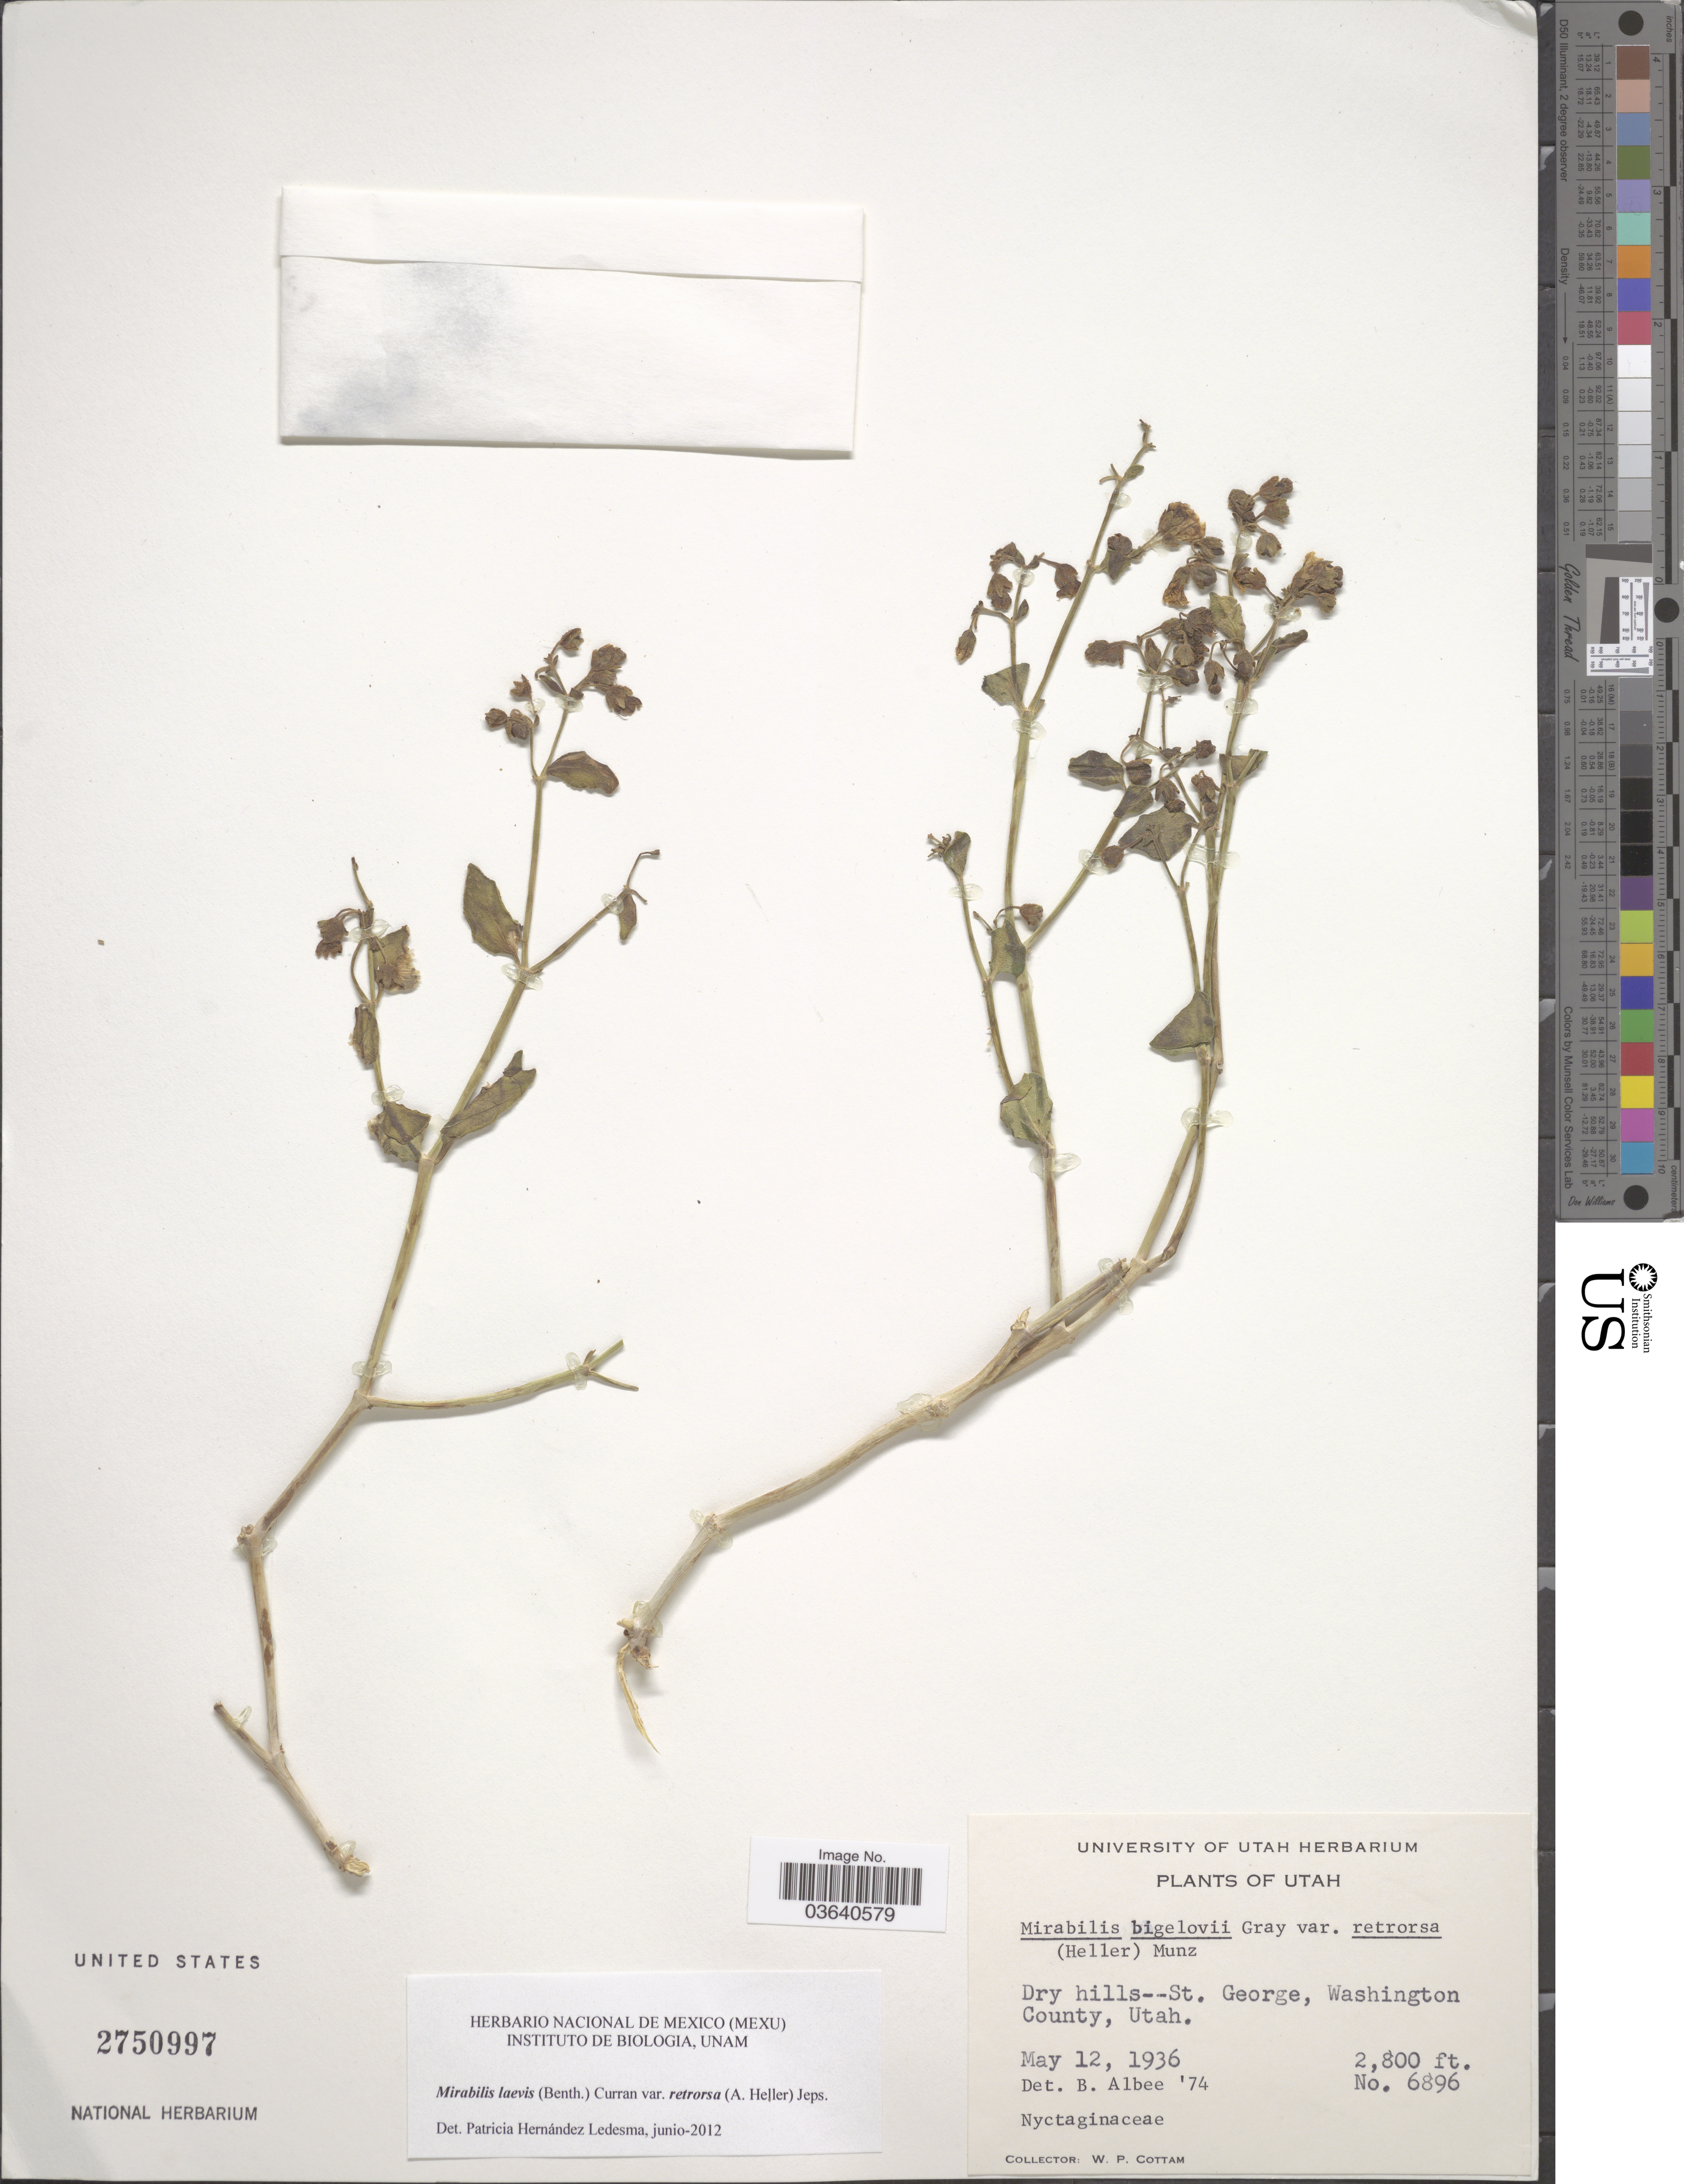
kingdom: Plantae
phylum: Tracheophyta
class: Magnoliopsida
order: Caryophyllales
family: Nyctaginaceae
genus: Mirabilis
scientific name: Mirabilis laevis var. retrorsa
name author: (A. Heller) Jeps.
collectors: W. Cottam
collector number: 6896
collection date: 1936-05-12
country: United States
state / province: Utah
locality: Dry hills - St. George, Washington County.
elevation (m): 853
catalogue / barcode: US 2750997